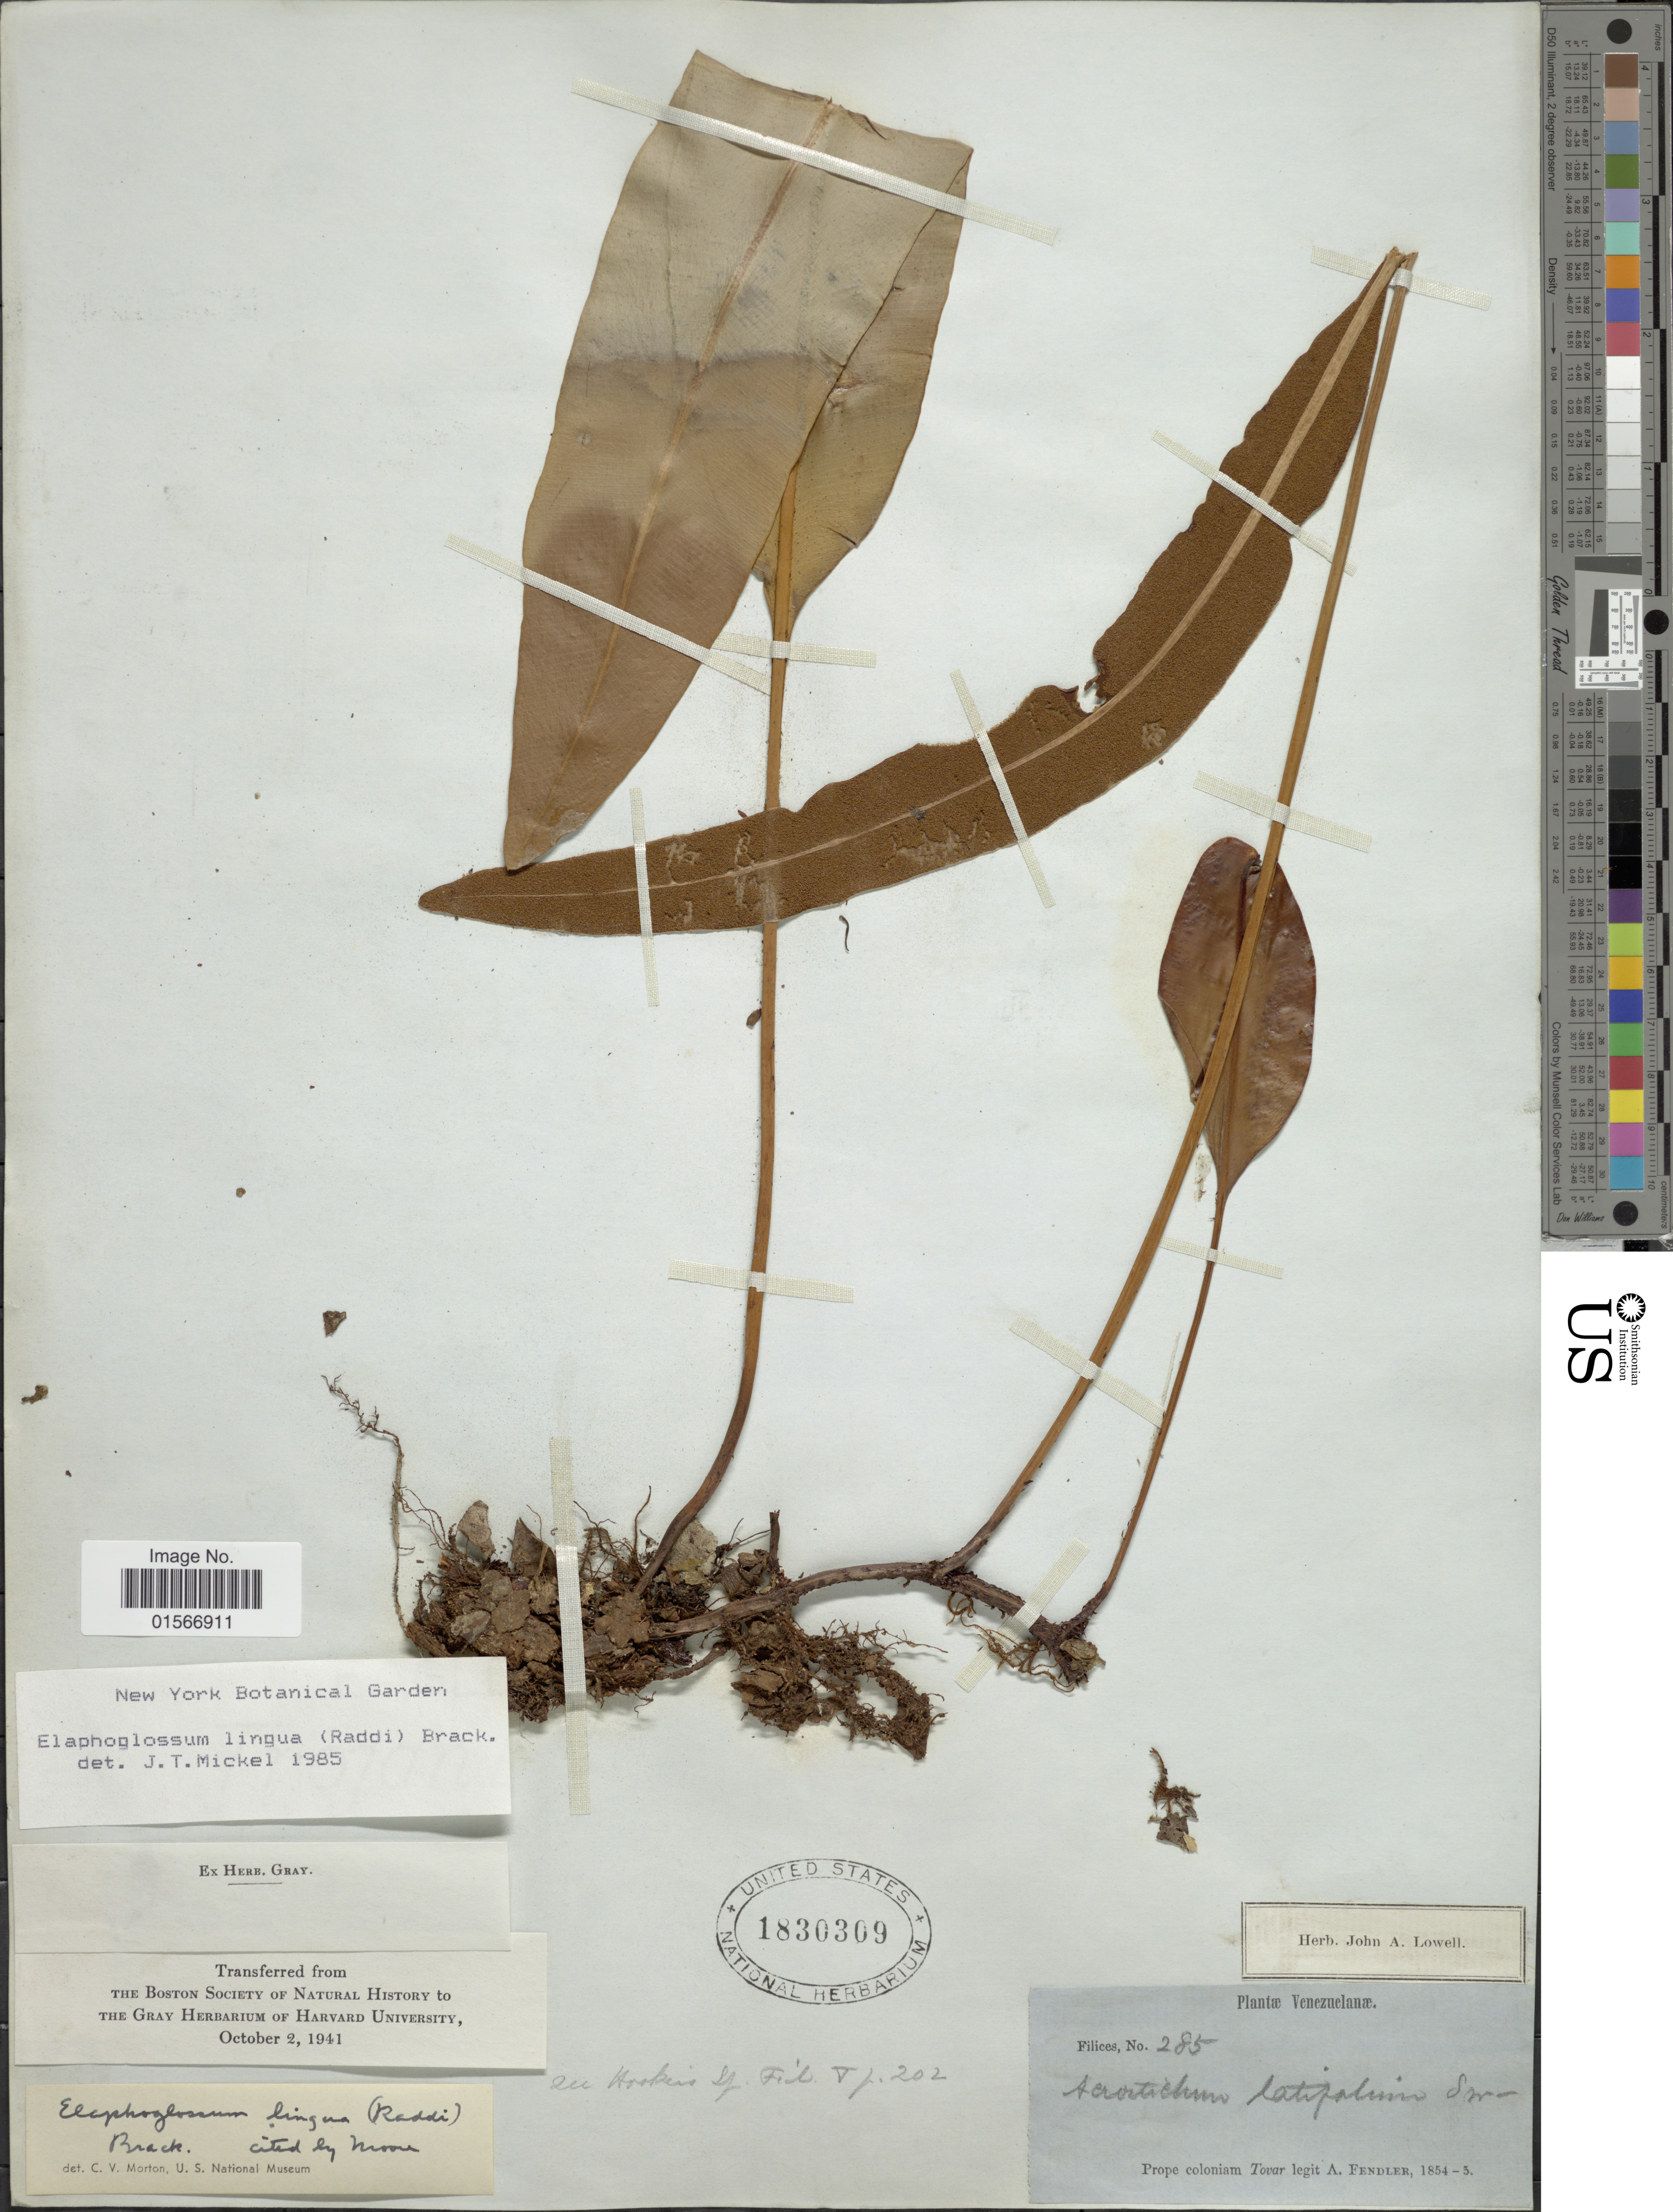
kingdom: Plantae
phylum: Tracheophyta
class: Polypodiopsida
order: Polypodiales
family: Dryopteridaceae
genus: Elaphoglossum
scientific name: Elaphoglossum lingua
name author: (C. Presl) Brack.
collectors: A. Fendler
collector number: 285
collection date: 1854/1855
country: Venezuela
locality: Prope coloniam Tovar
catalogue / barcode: US 1830309